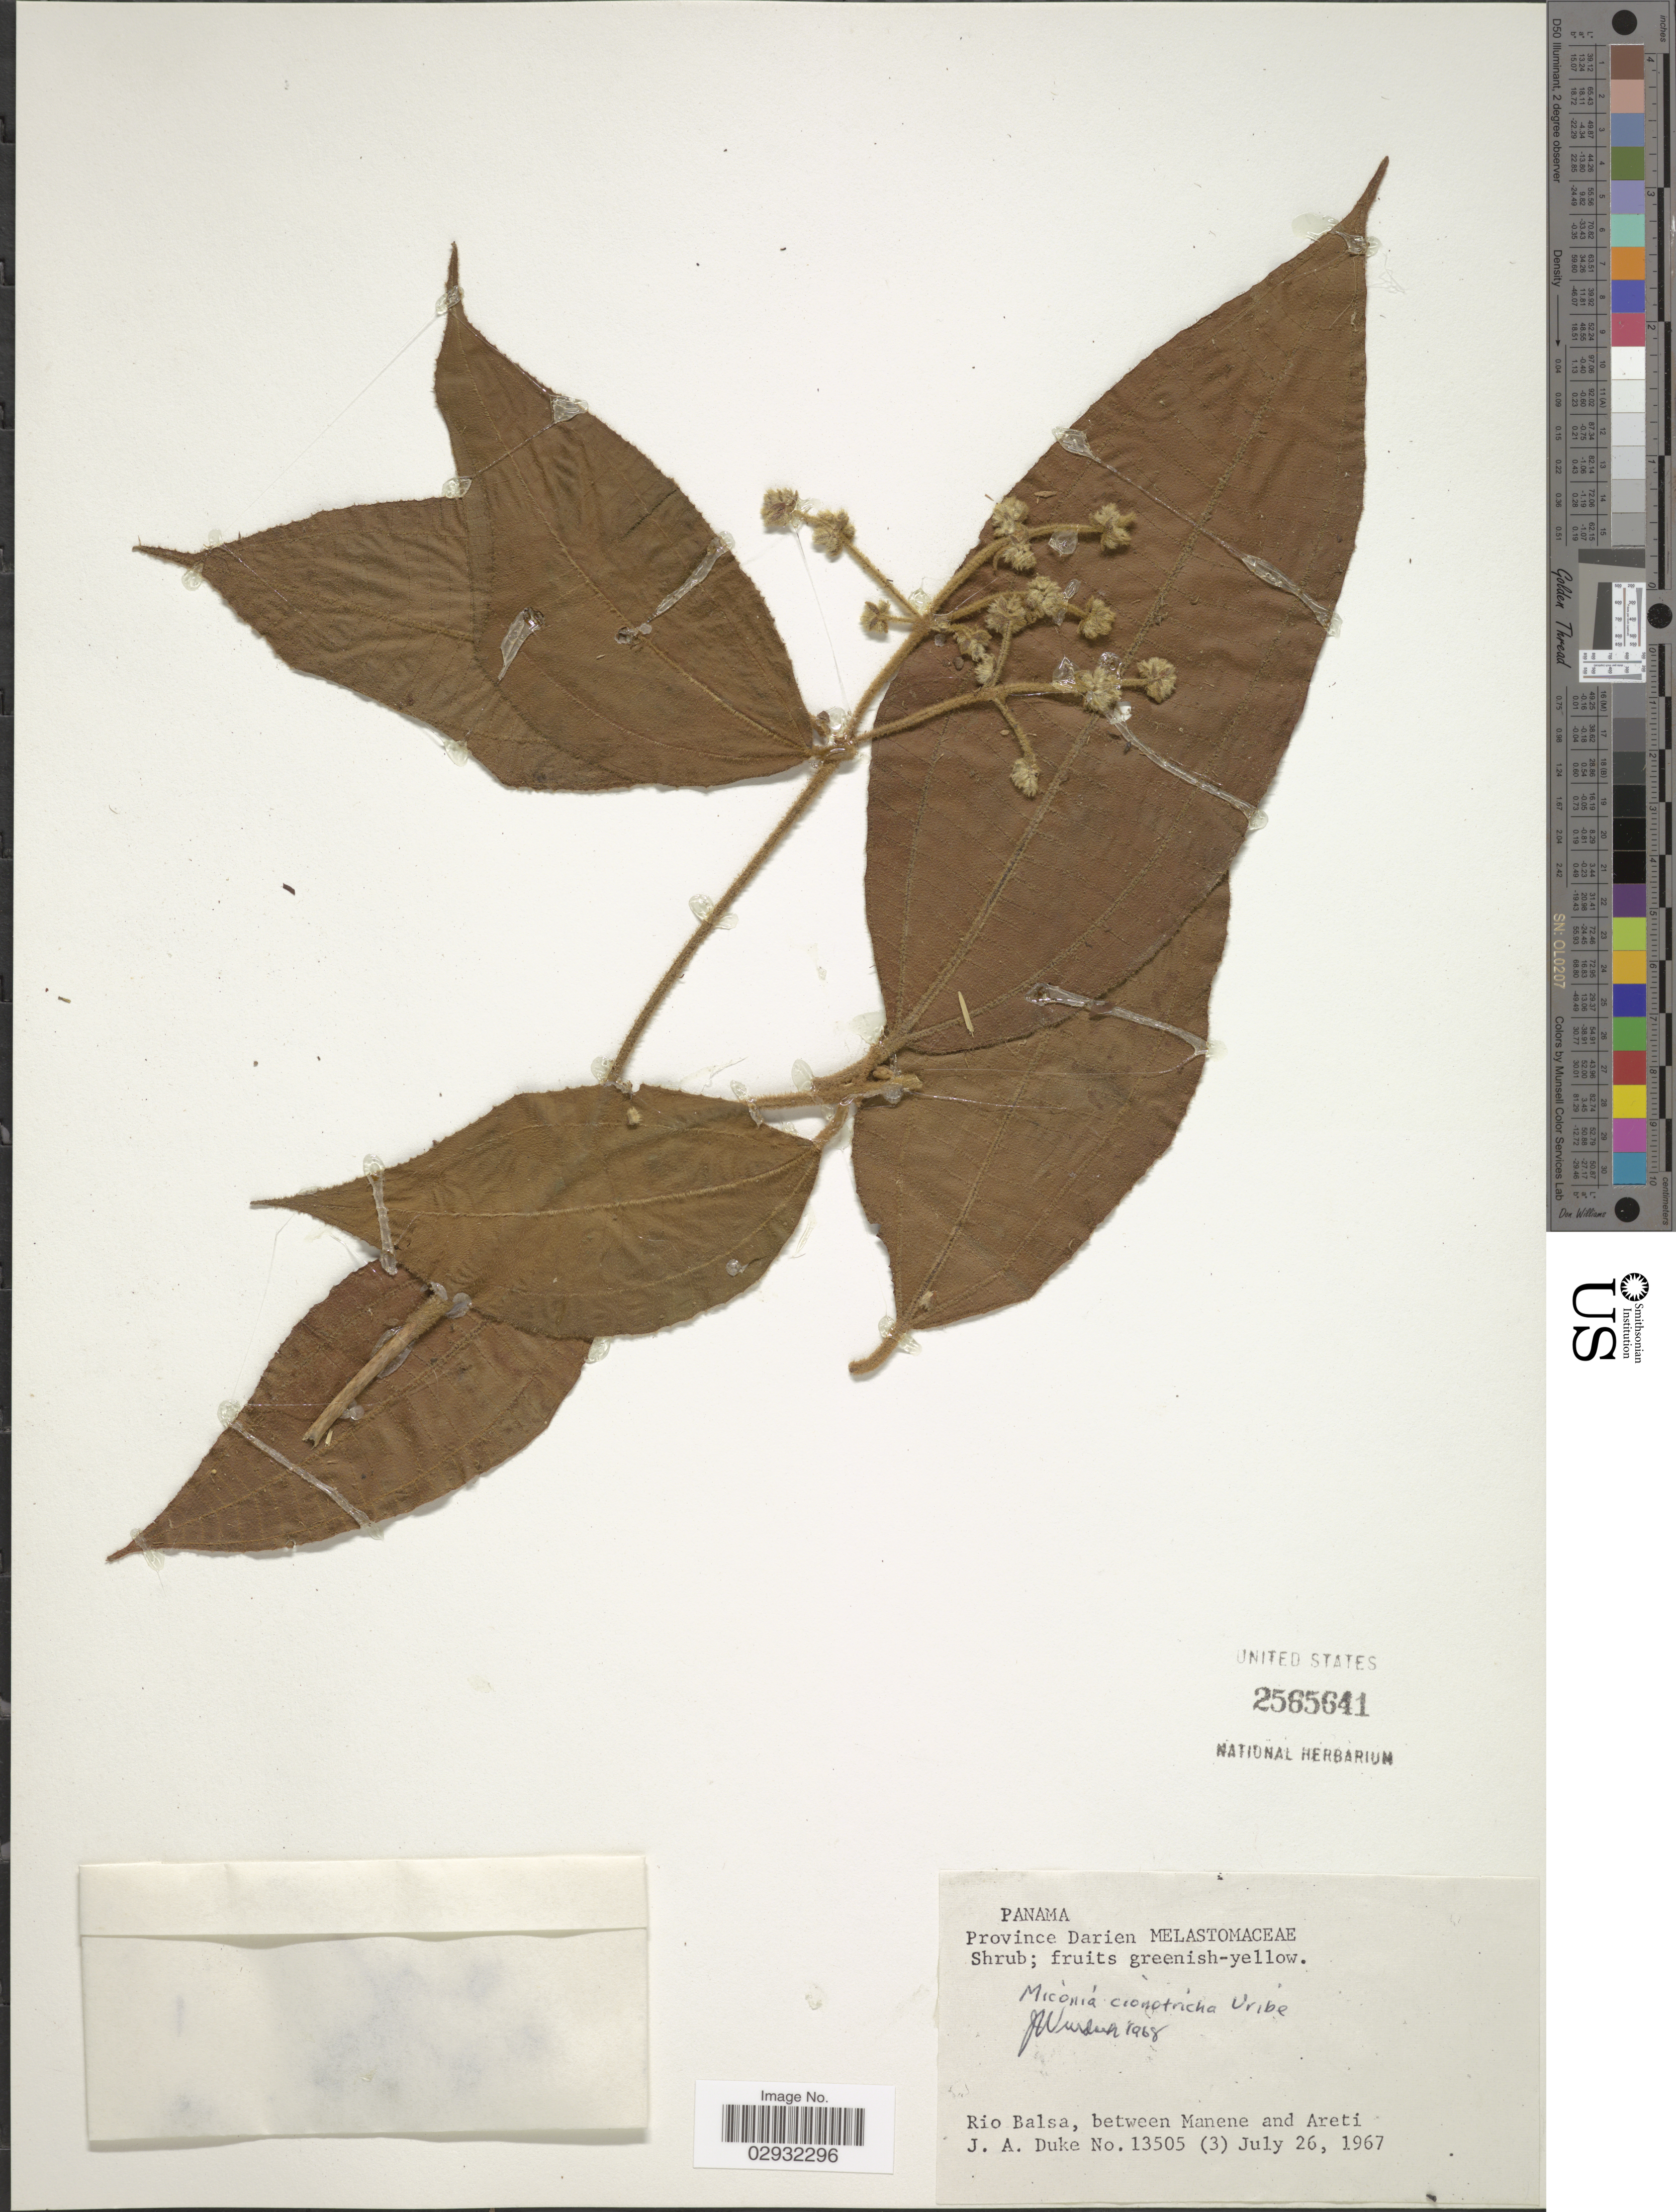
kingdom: Plantae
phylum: Tracheophyta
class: Magnoliopsida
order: Myrtales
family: Melastomataceae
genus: Miconia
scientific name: Miconia cionotricha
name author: L. Uribe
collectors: J. A. Duke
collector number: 13505 (3)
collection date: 1967-07-26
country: Panama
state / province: Darién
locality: Rio Balsa, between Manene and Areti.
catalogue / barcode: US 2565641